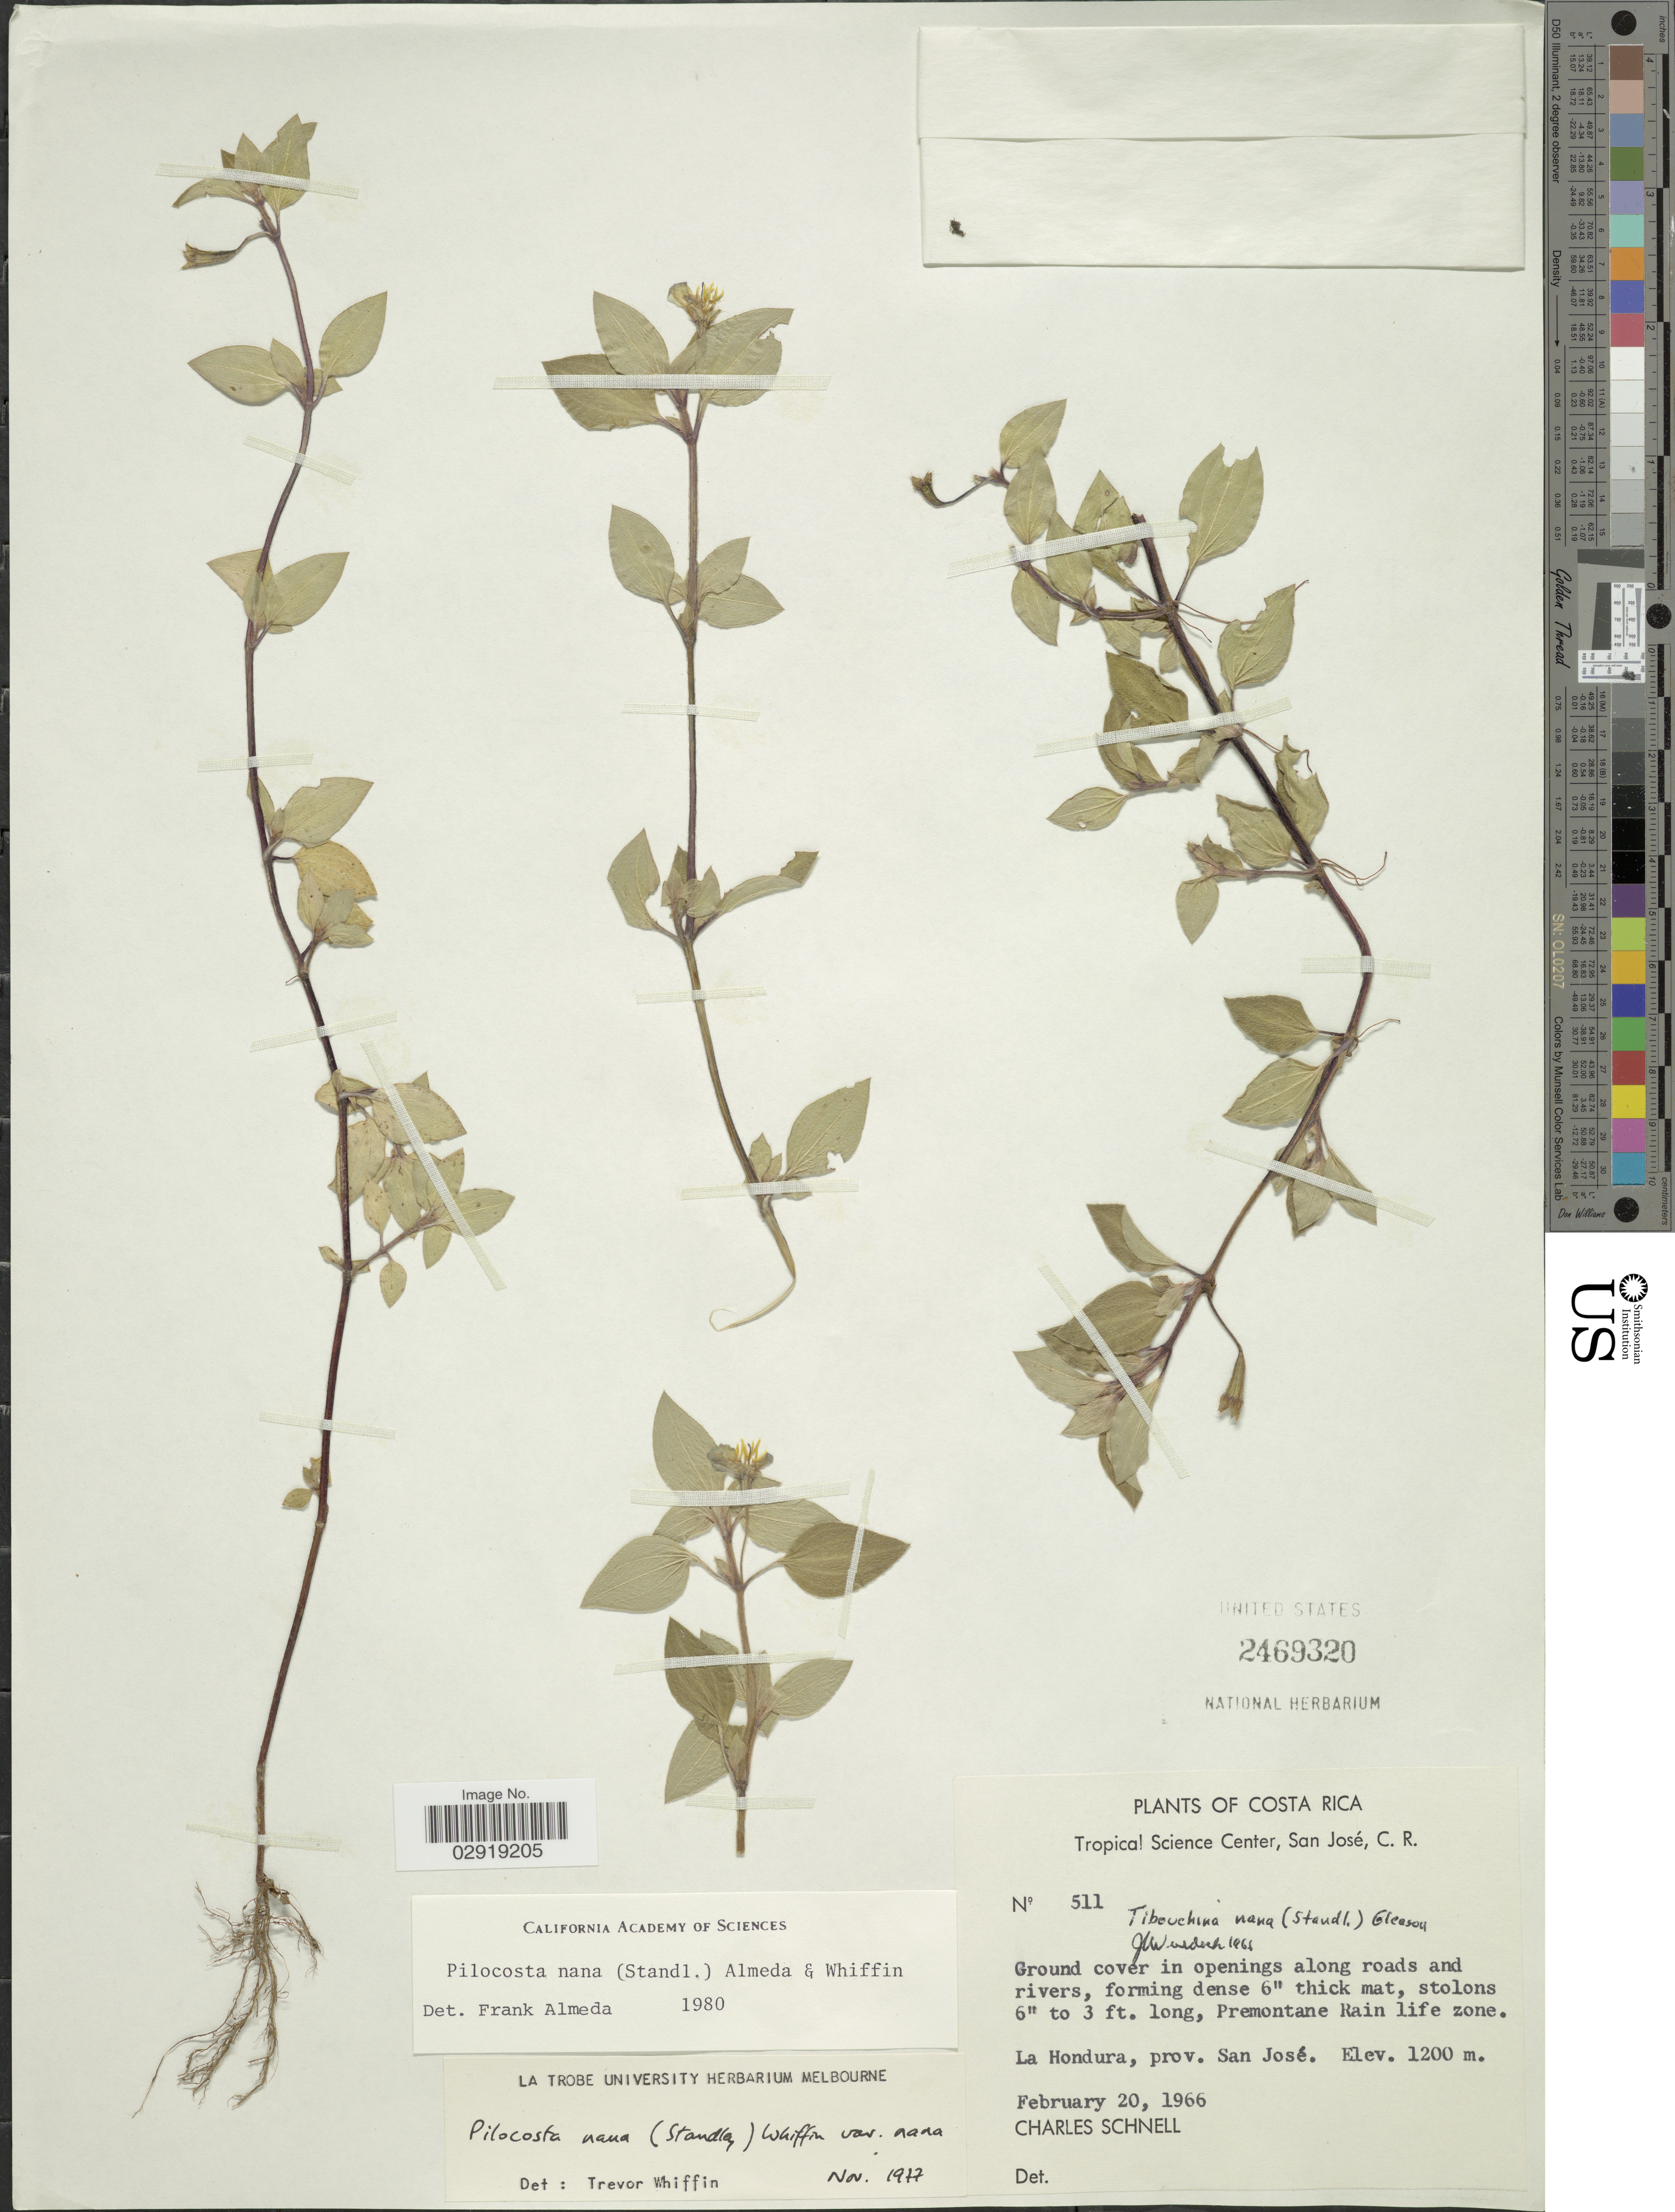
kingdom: Plantae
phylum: Tracheophyta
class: Magnoliopsida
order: Myrtales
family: Melastomataceae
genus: Pilocosta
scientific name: Pilocosta nana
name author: (Standl.) Almeda &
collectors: C. Schnell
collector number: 511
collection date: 1966-02-20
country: Costa Rica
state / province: San José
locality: Ground cover in openings along roads and rivers. Premontane Rain life zone. La Hondura, prov. San José.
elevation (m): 1200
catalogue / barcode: US 2469320